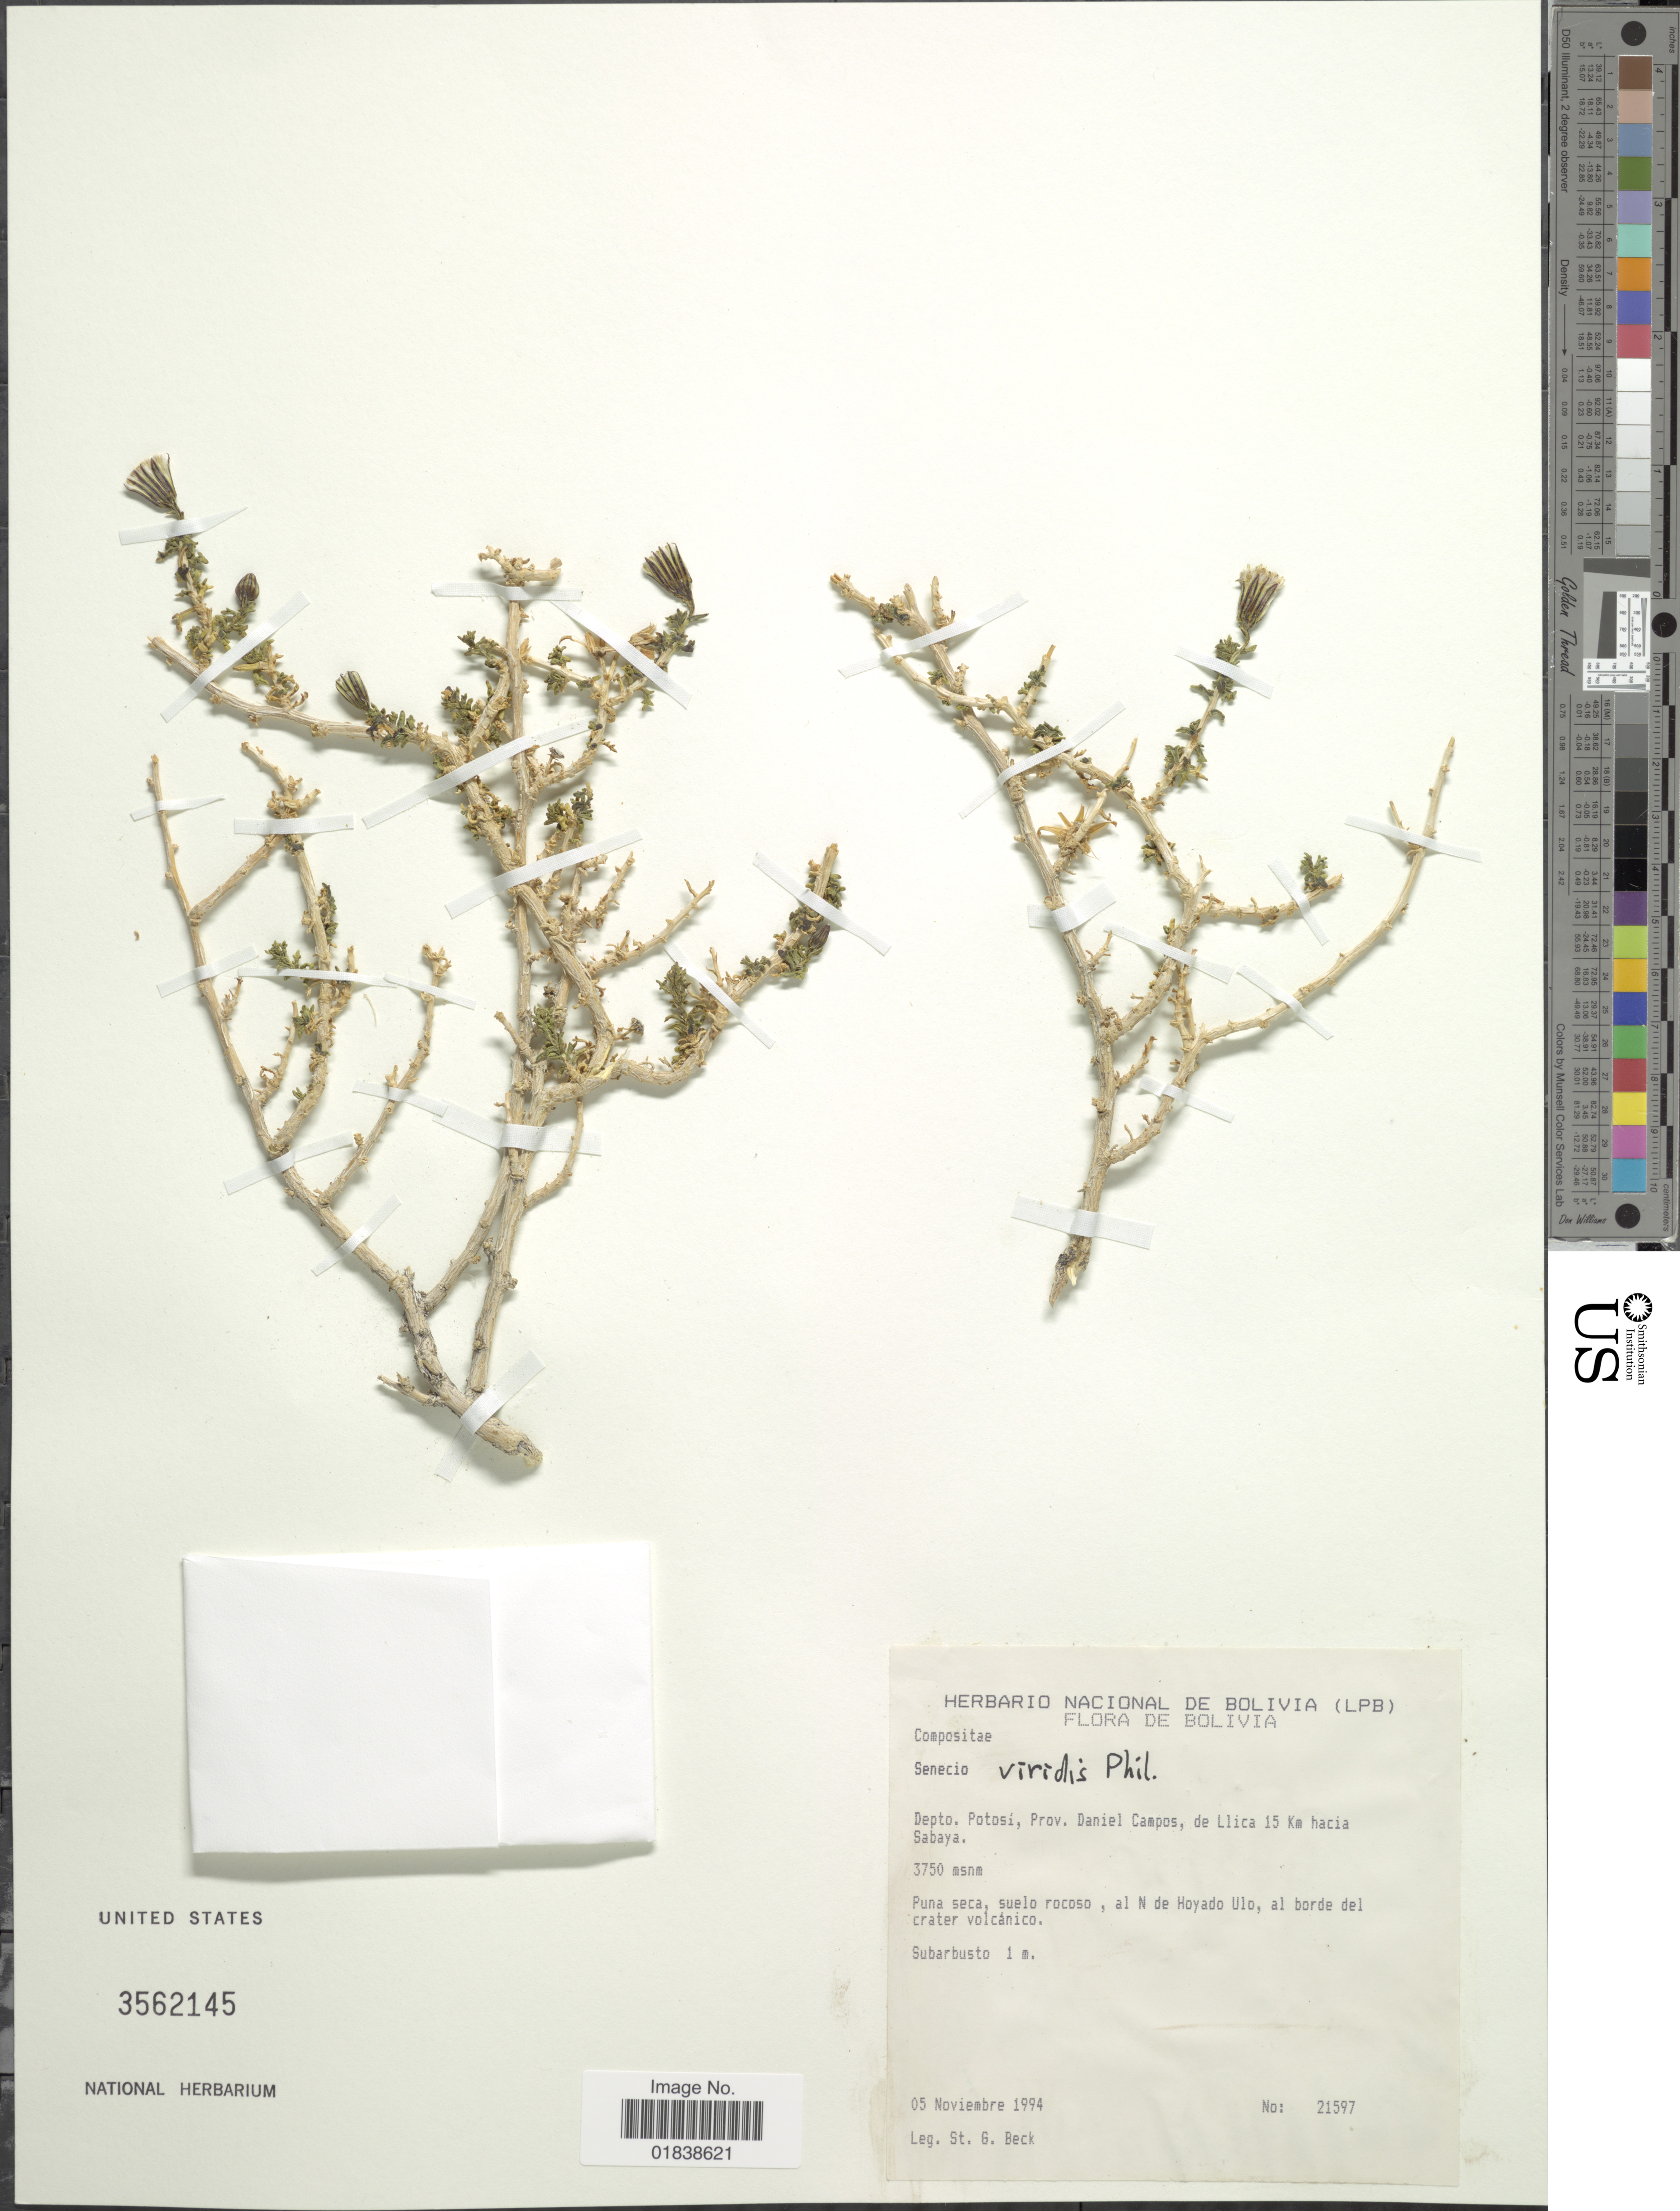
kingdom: Plantae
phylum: Tracheophyta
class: Magnoliopsida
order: Asterales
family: Asteraceae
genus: Senecio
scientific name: Senecio viridis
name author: Phil.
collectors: S. G. Beck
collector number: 21597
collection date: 1994-11-05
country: Bolivia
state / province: Potosi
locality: Prov. Daniel Campos, de Llica 15 km hacia Sabaya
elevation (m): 3750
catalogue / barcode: US 3562145